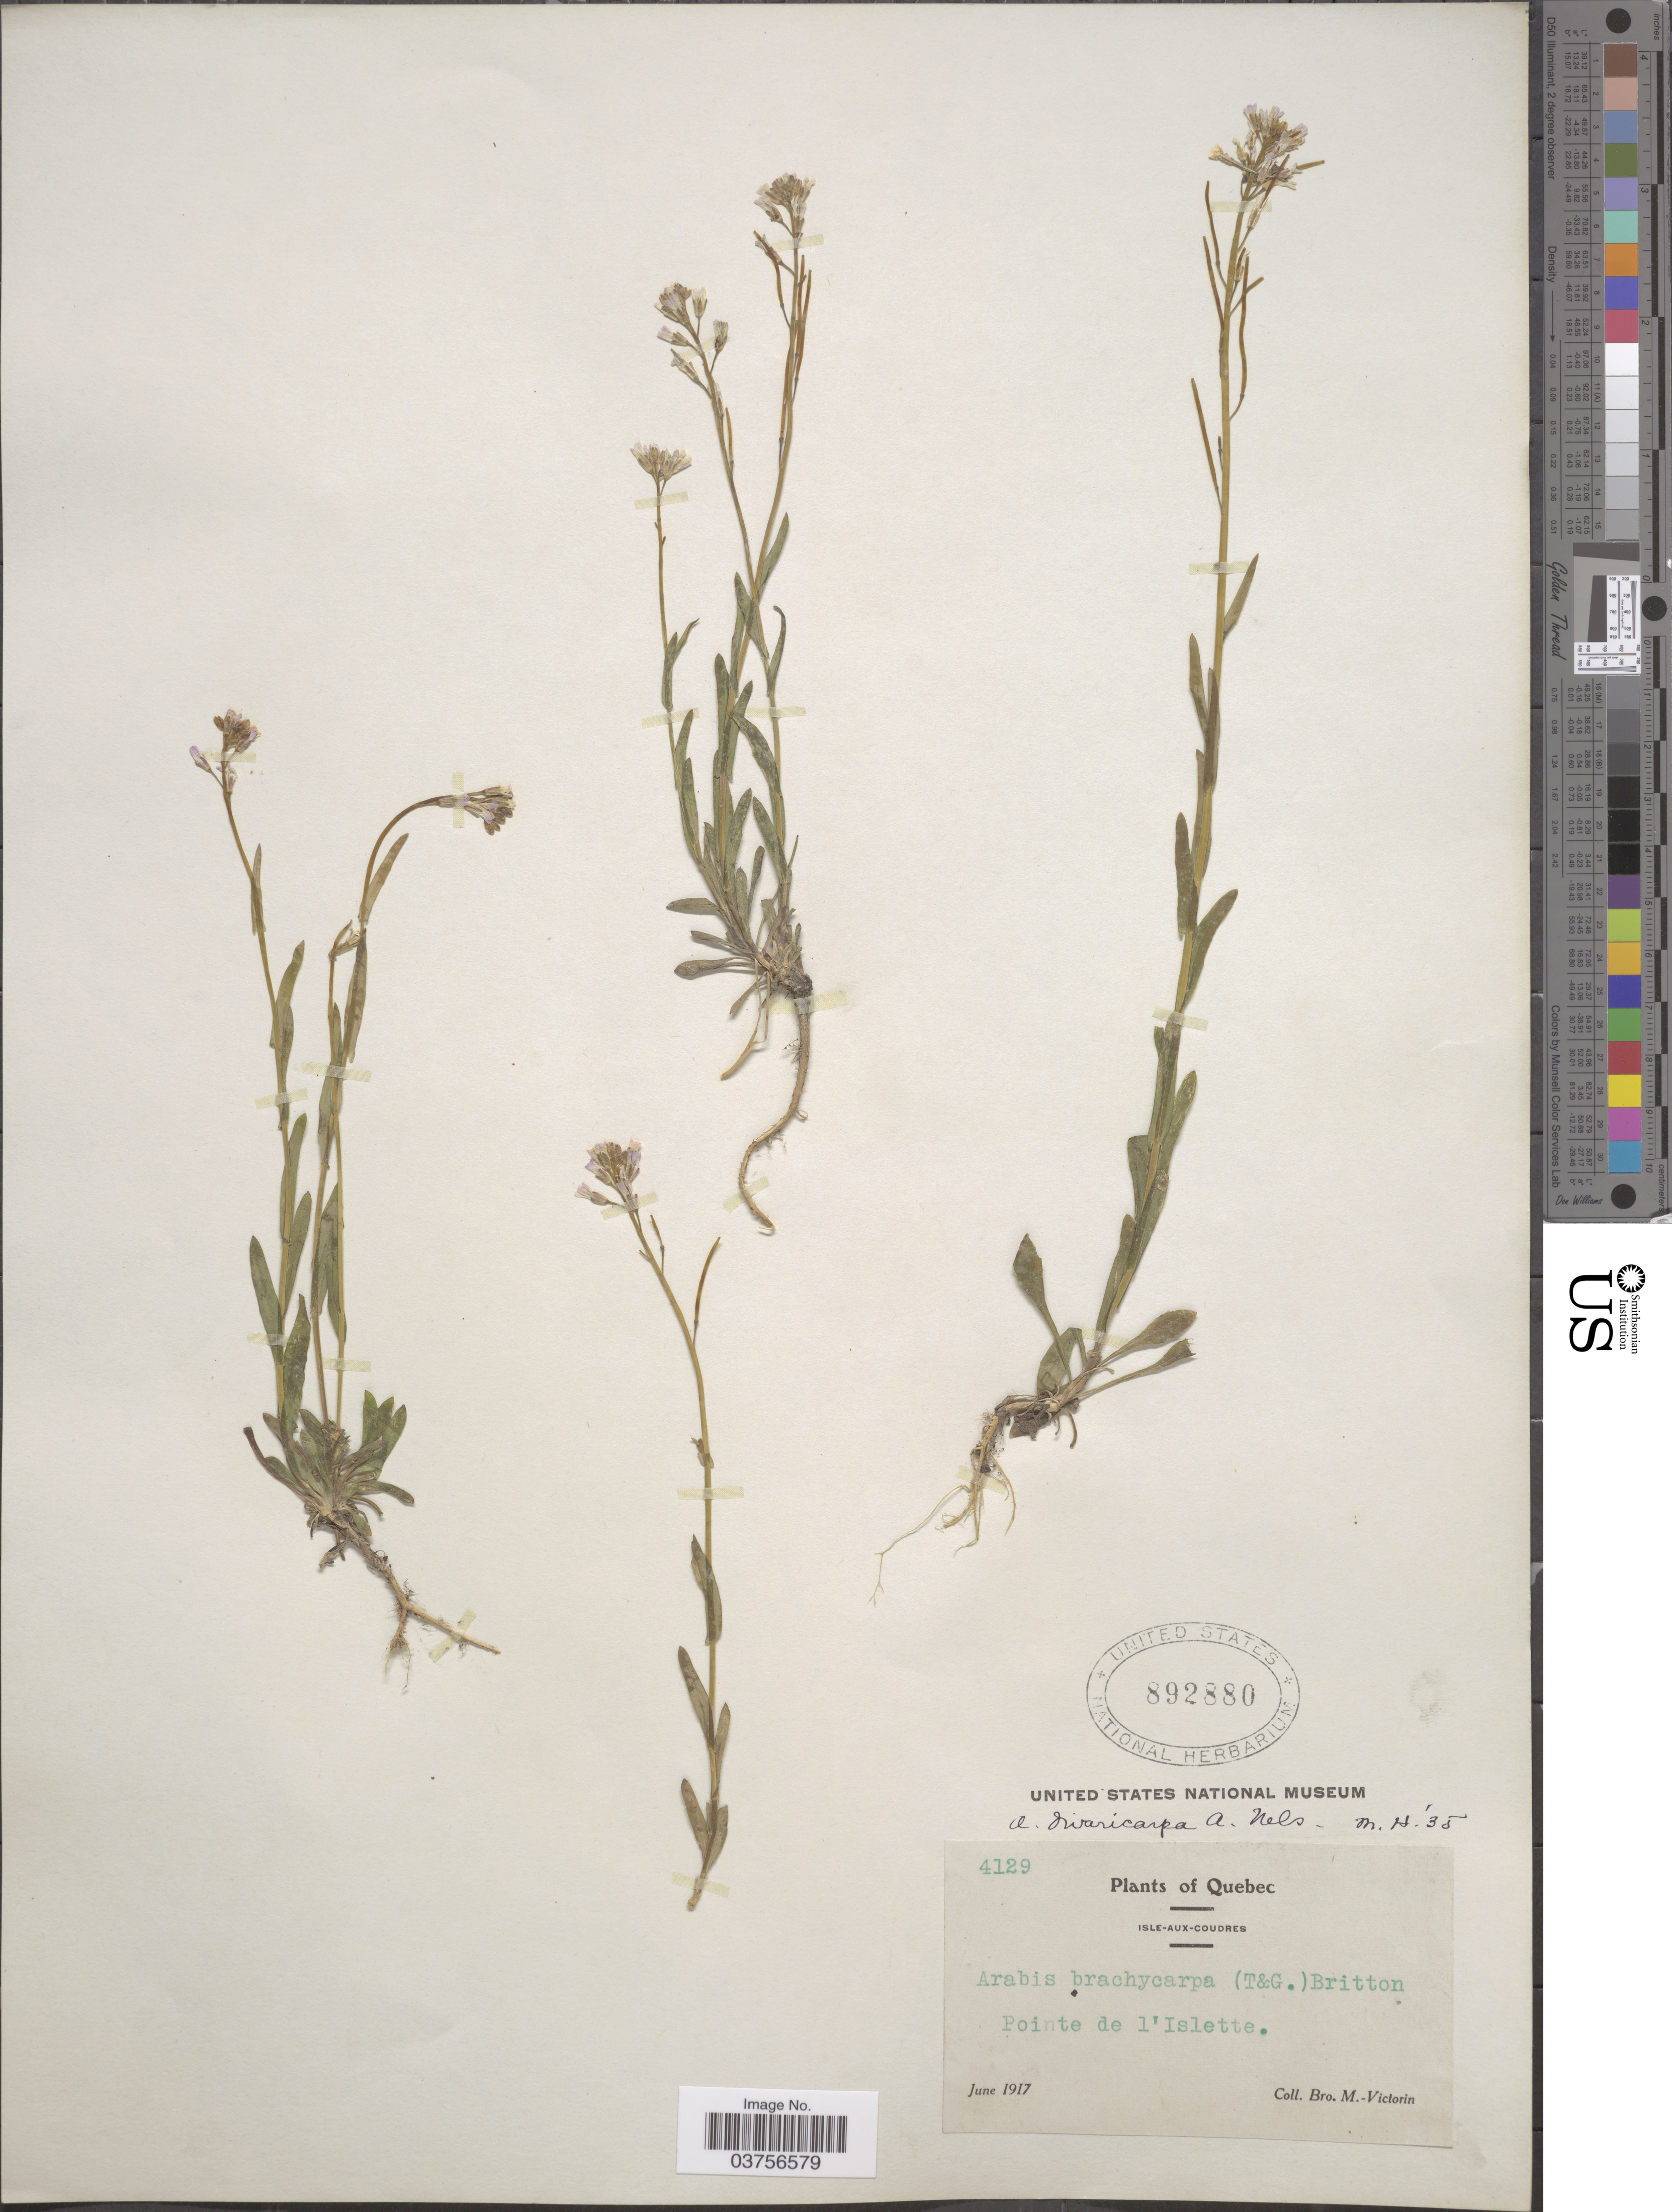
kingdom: Plantae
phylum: Tracheophyta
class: Magnoliopsida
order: Brassicales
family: Brassicaceae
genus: Arabis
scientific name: Arabis divaricarpa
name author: A. Nelson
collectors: Fr. Marie-Victorin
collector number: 4129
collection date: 1917-06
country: Canada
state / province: Quebec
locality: Isle-Aux-Coudres. Pointe de l'Islette.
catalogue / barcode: US 892880